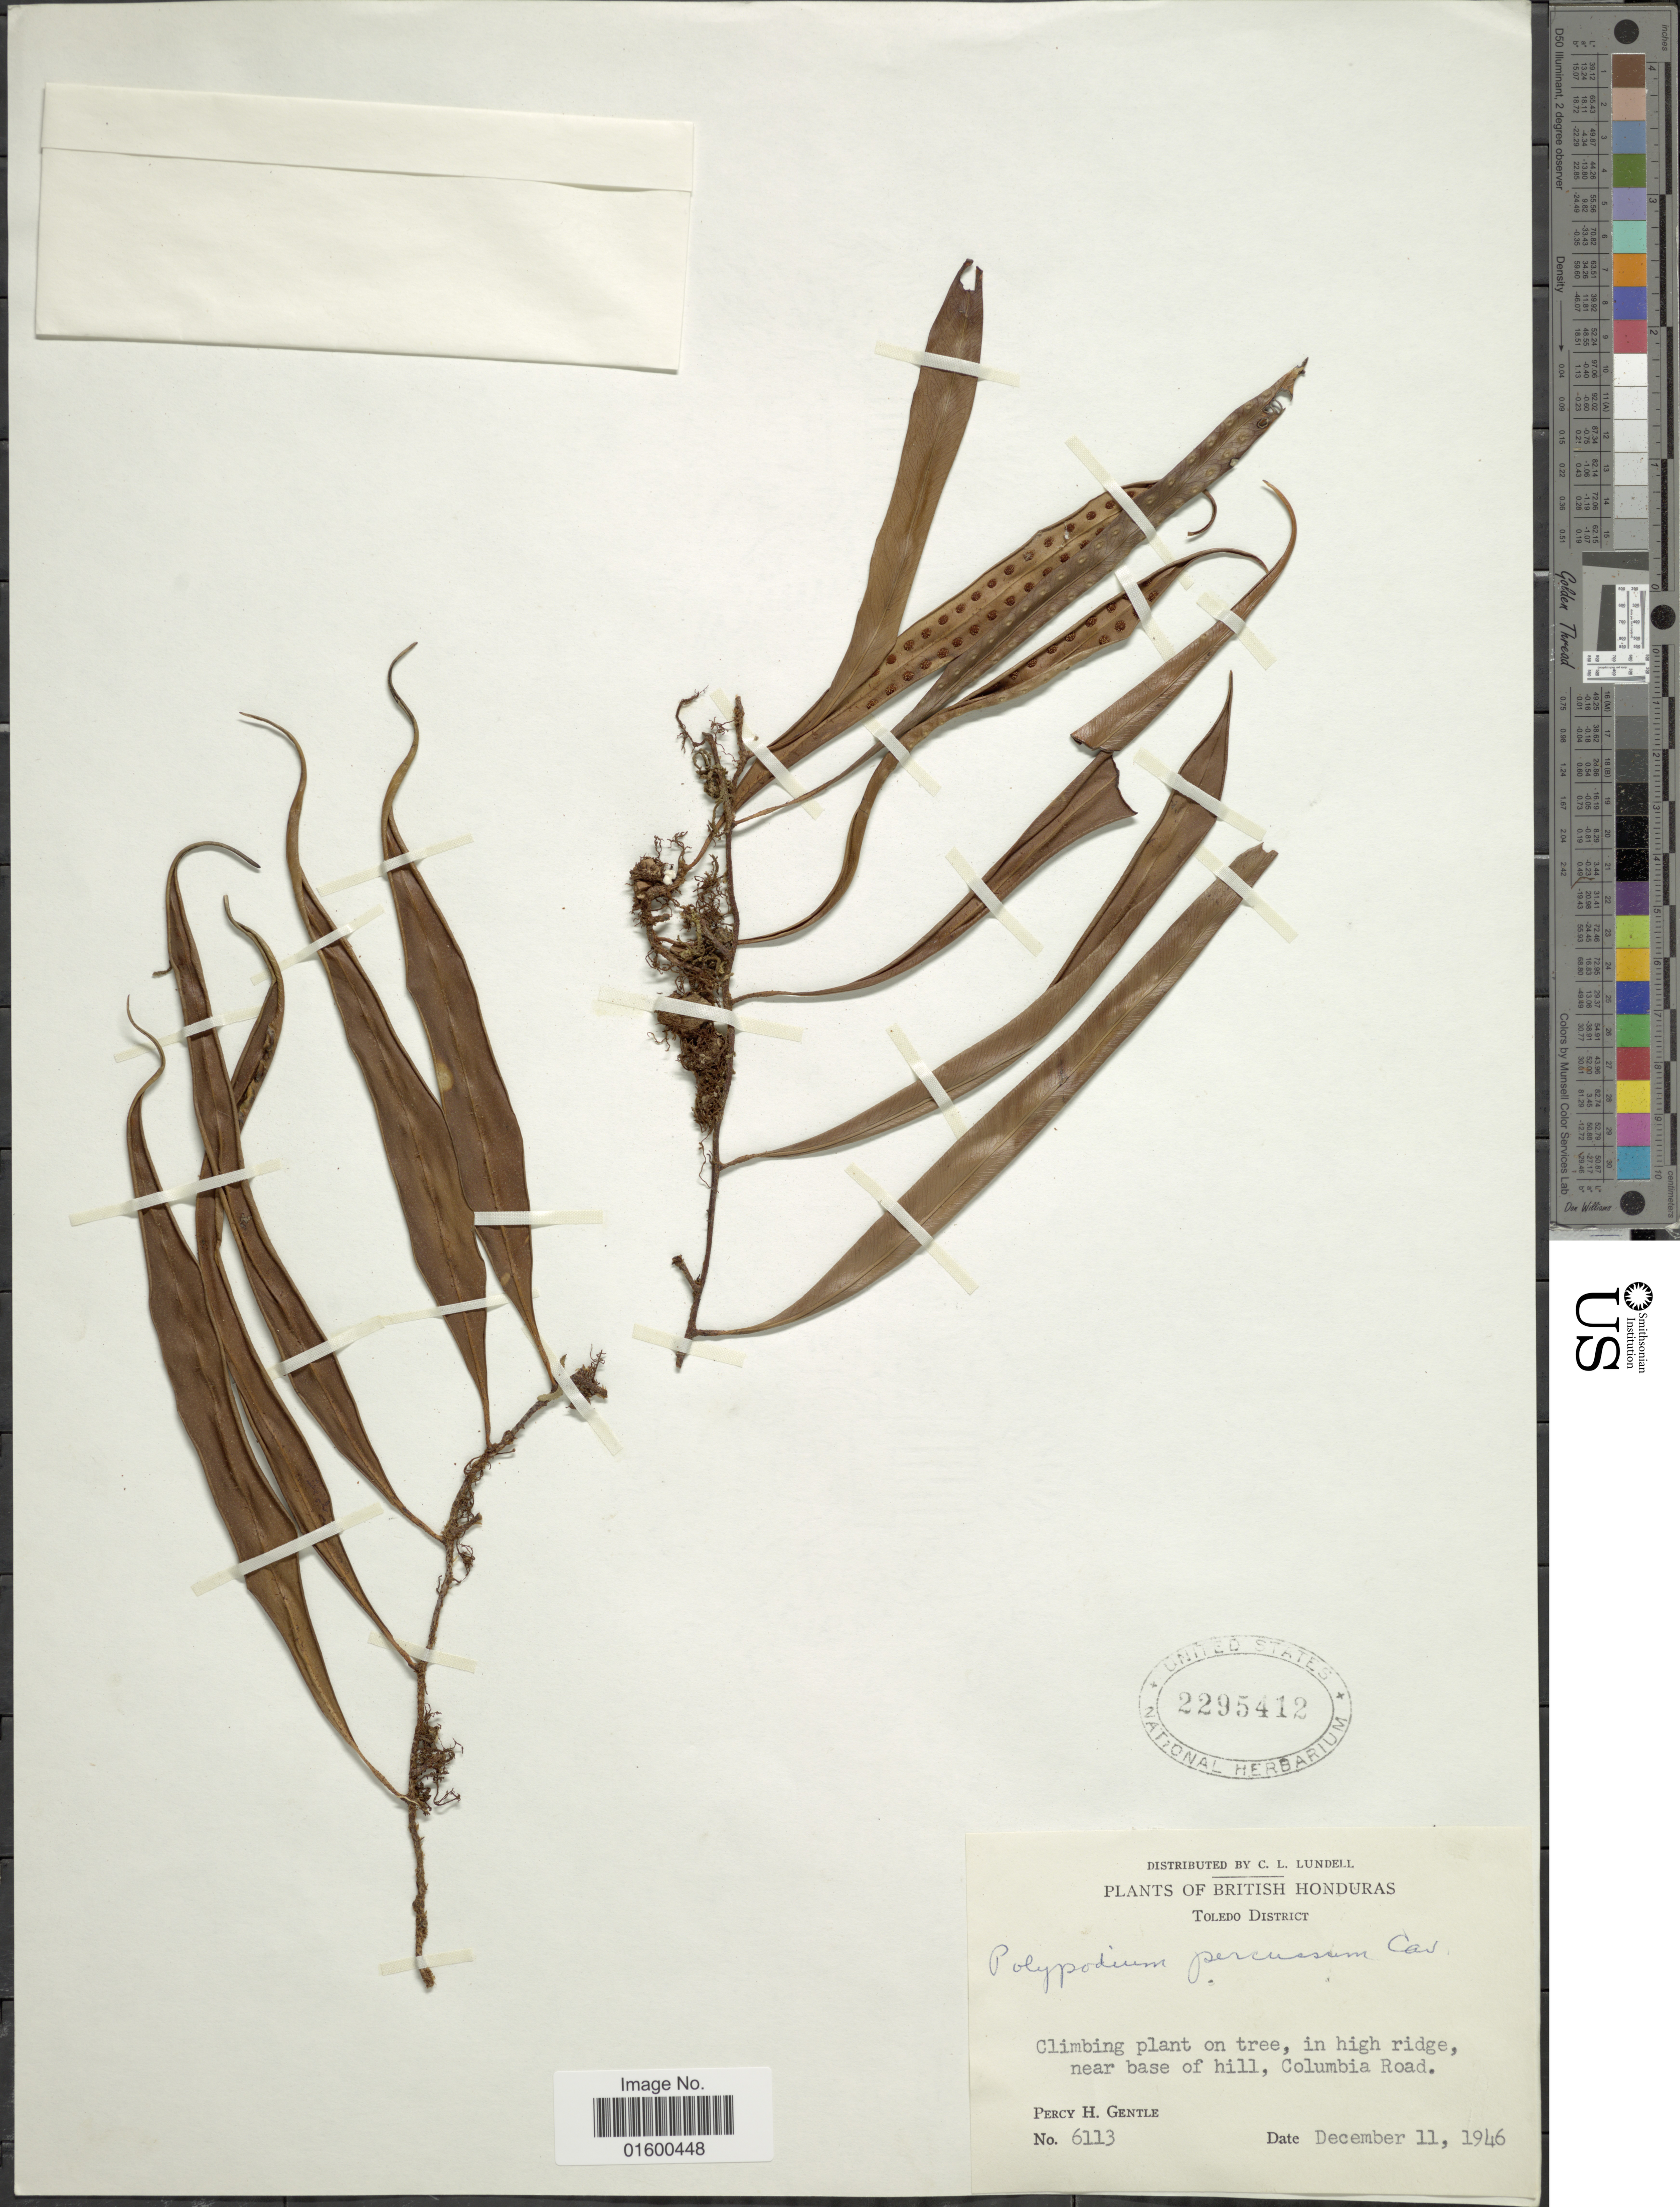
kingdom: Plantae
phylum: Tracheophyta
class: Polypodiopsida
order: Polypodiales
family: Polypodiaceae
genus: Microgramma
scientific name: Microgramma percussa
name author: (Cav.) de la Sota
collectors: P. H. Gentle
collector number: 6113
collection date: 1946-12-11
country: Belize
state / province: Toledo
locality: British Honduras, Toledo District, near base of hill, Columbia Road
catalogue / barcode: US 2295412